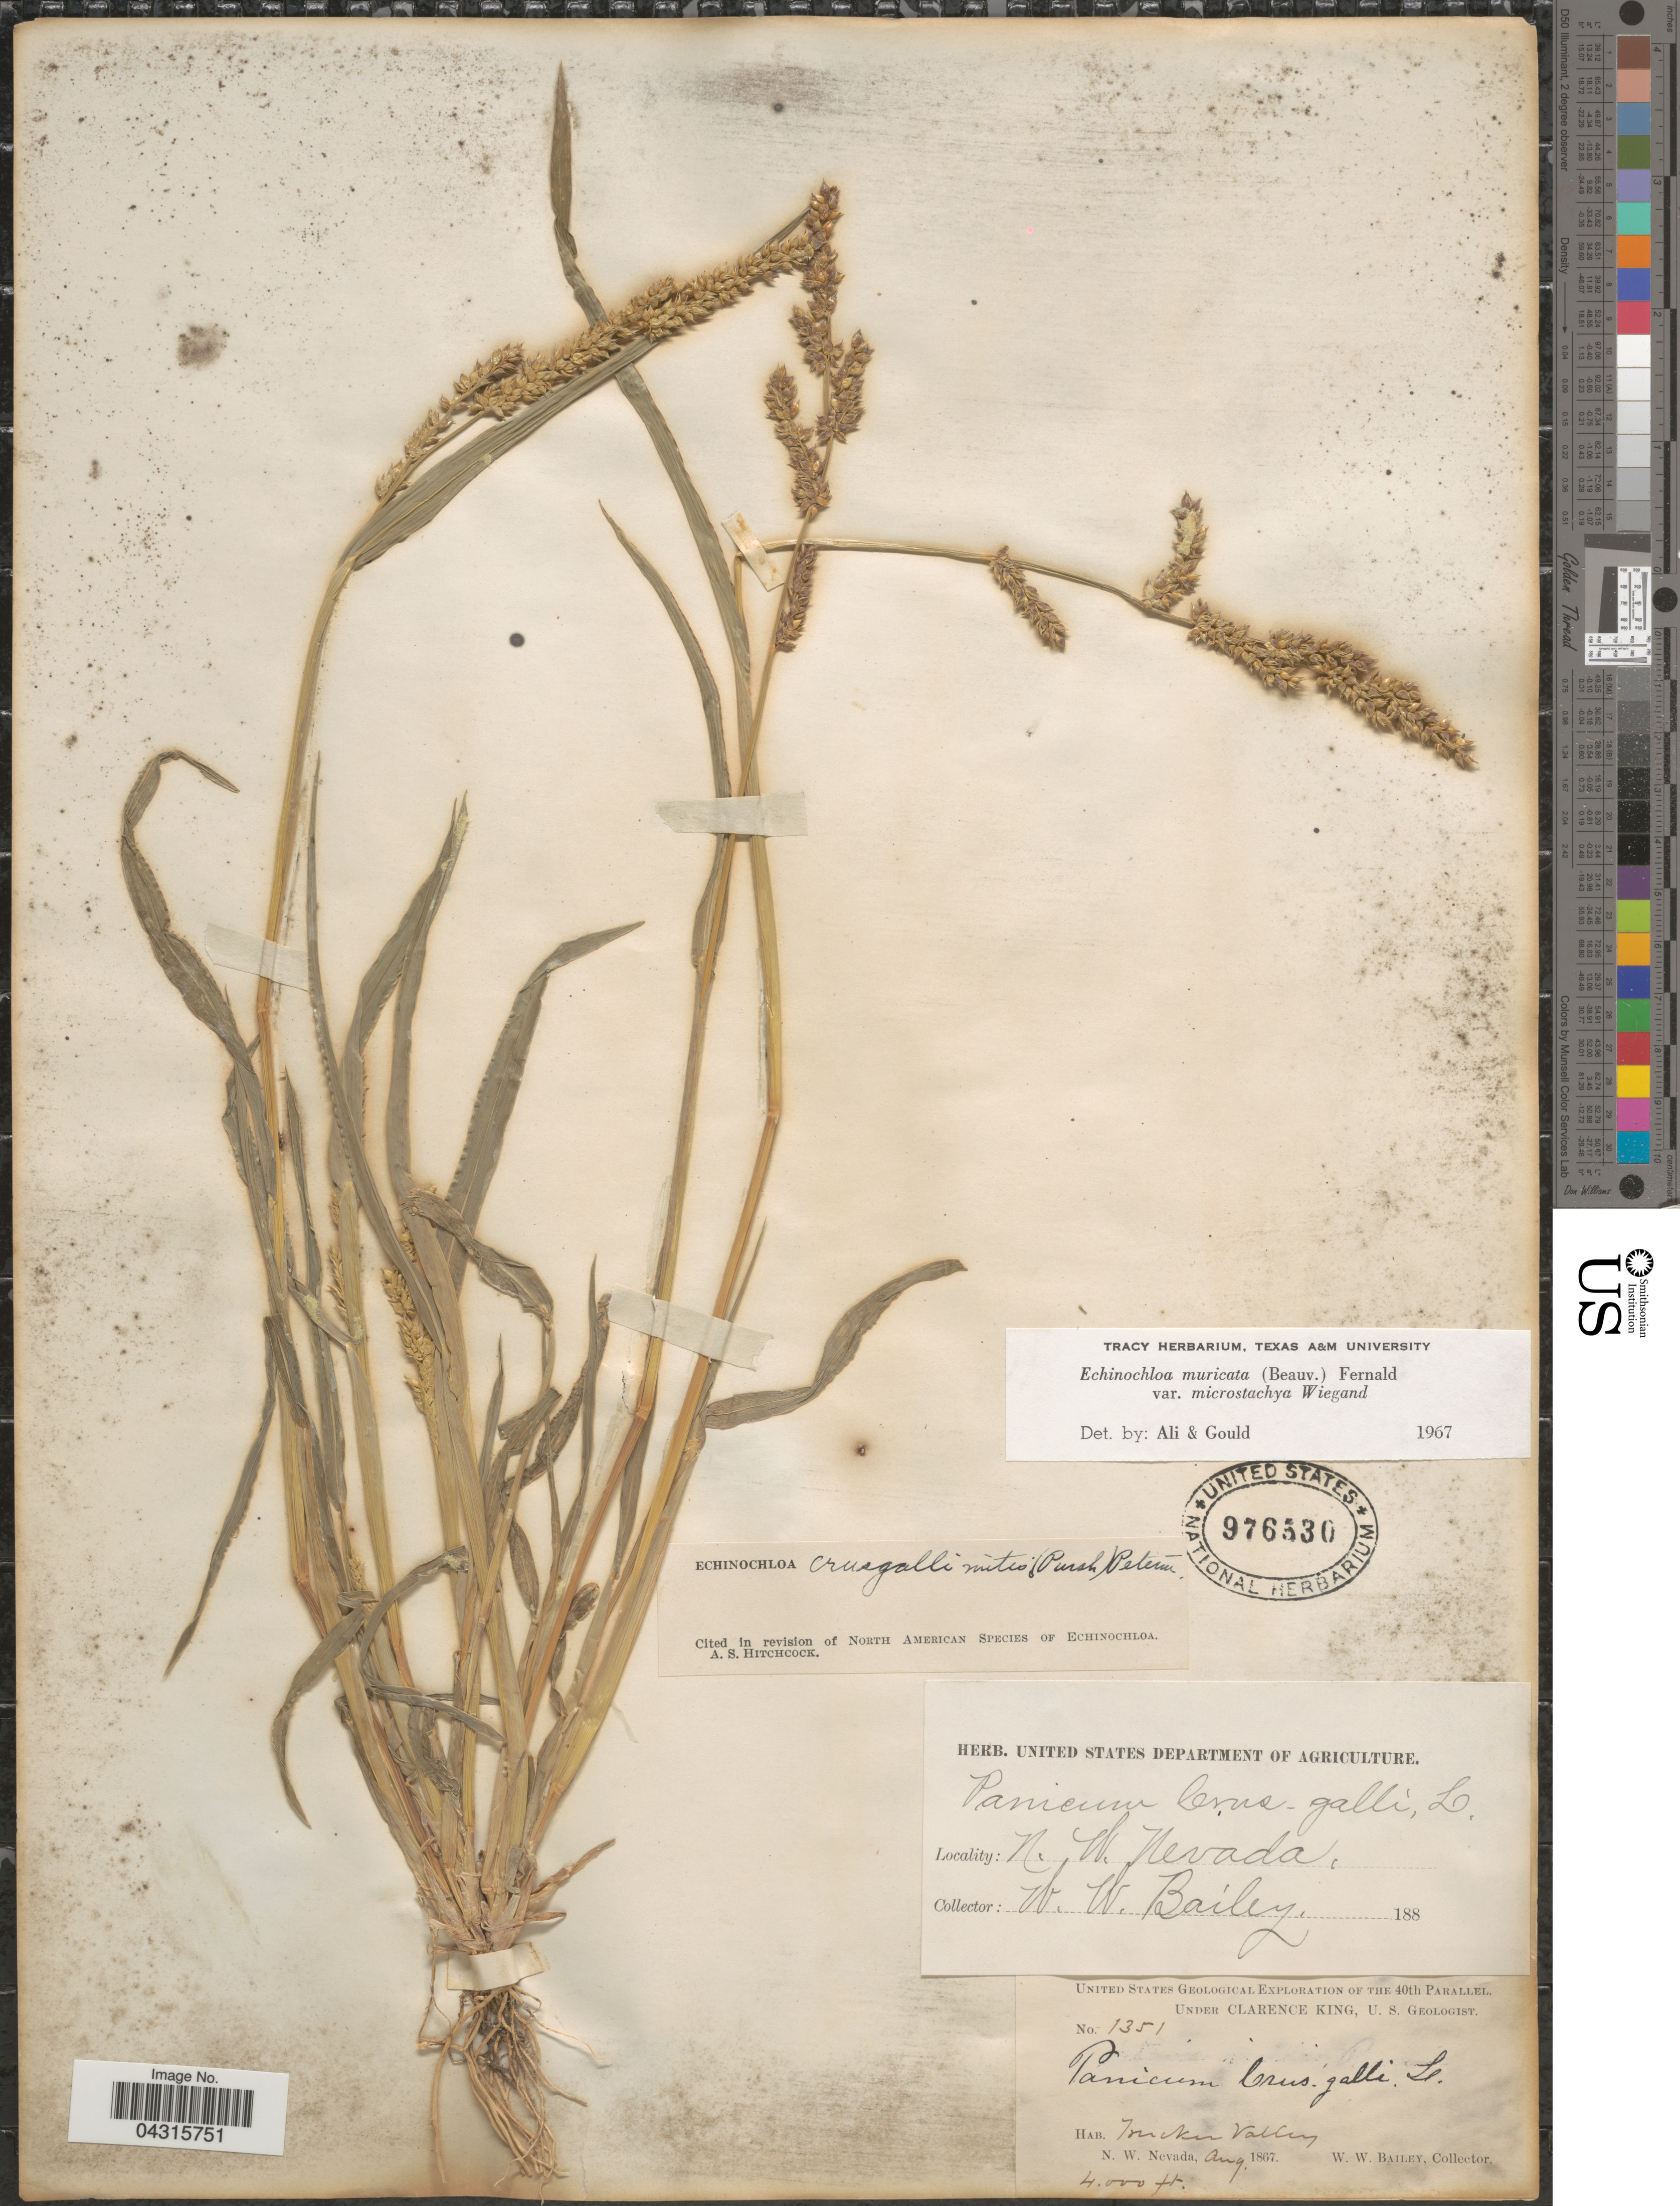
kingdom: Plantae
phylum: Tracheophyta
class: Liliopsida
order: Poales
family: Poaceae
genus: Echinochloa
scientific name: Echinochloa muricata var. microstachya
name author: Wiegand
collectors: W. W. Bailey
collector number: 1351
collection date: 1867-08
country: United States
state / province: Nevada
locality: N. W. Nevada. Rucker Valley.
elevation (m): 1219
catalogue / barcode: US 976530